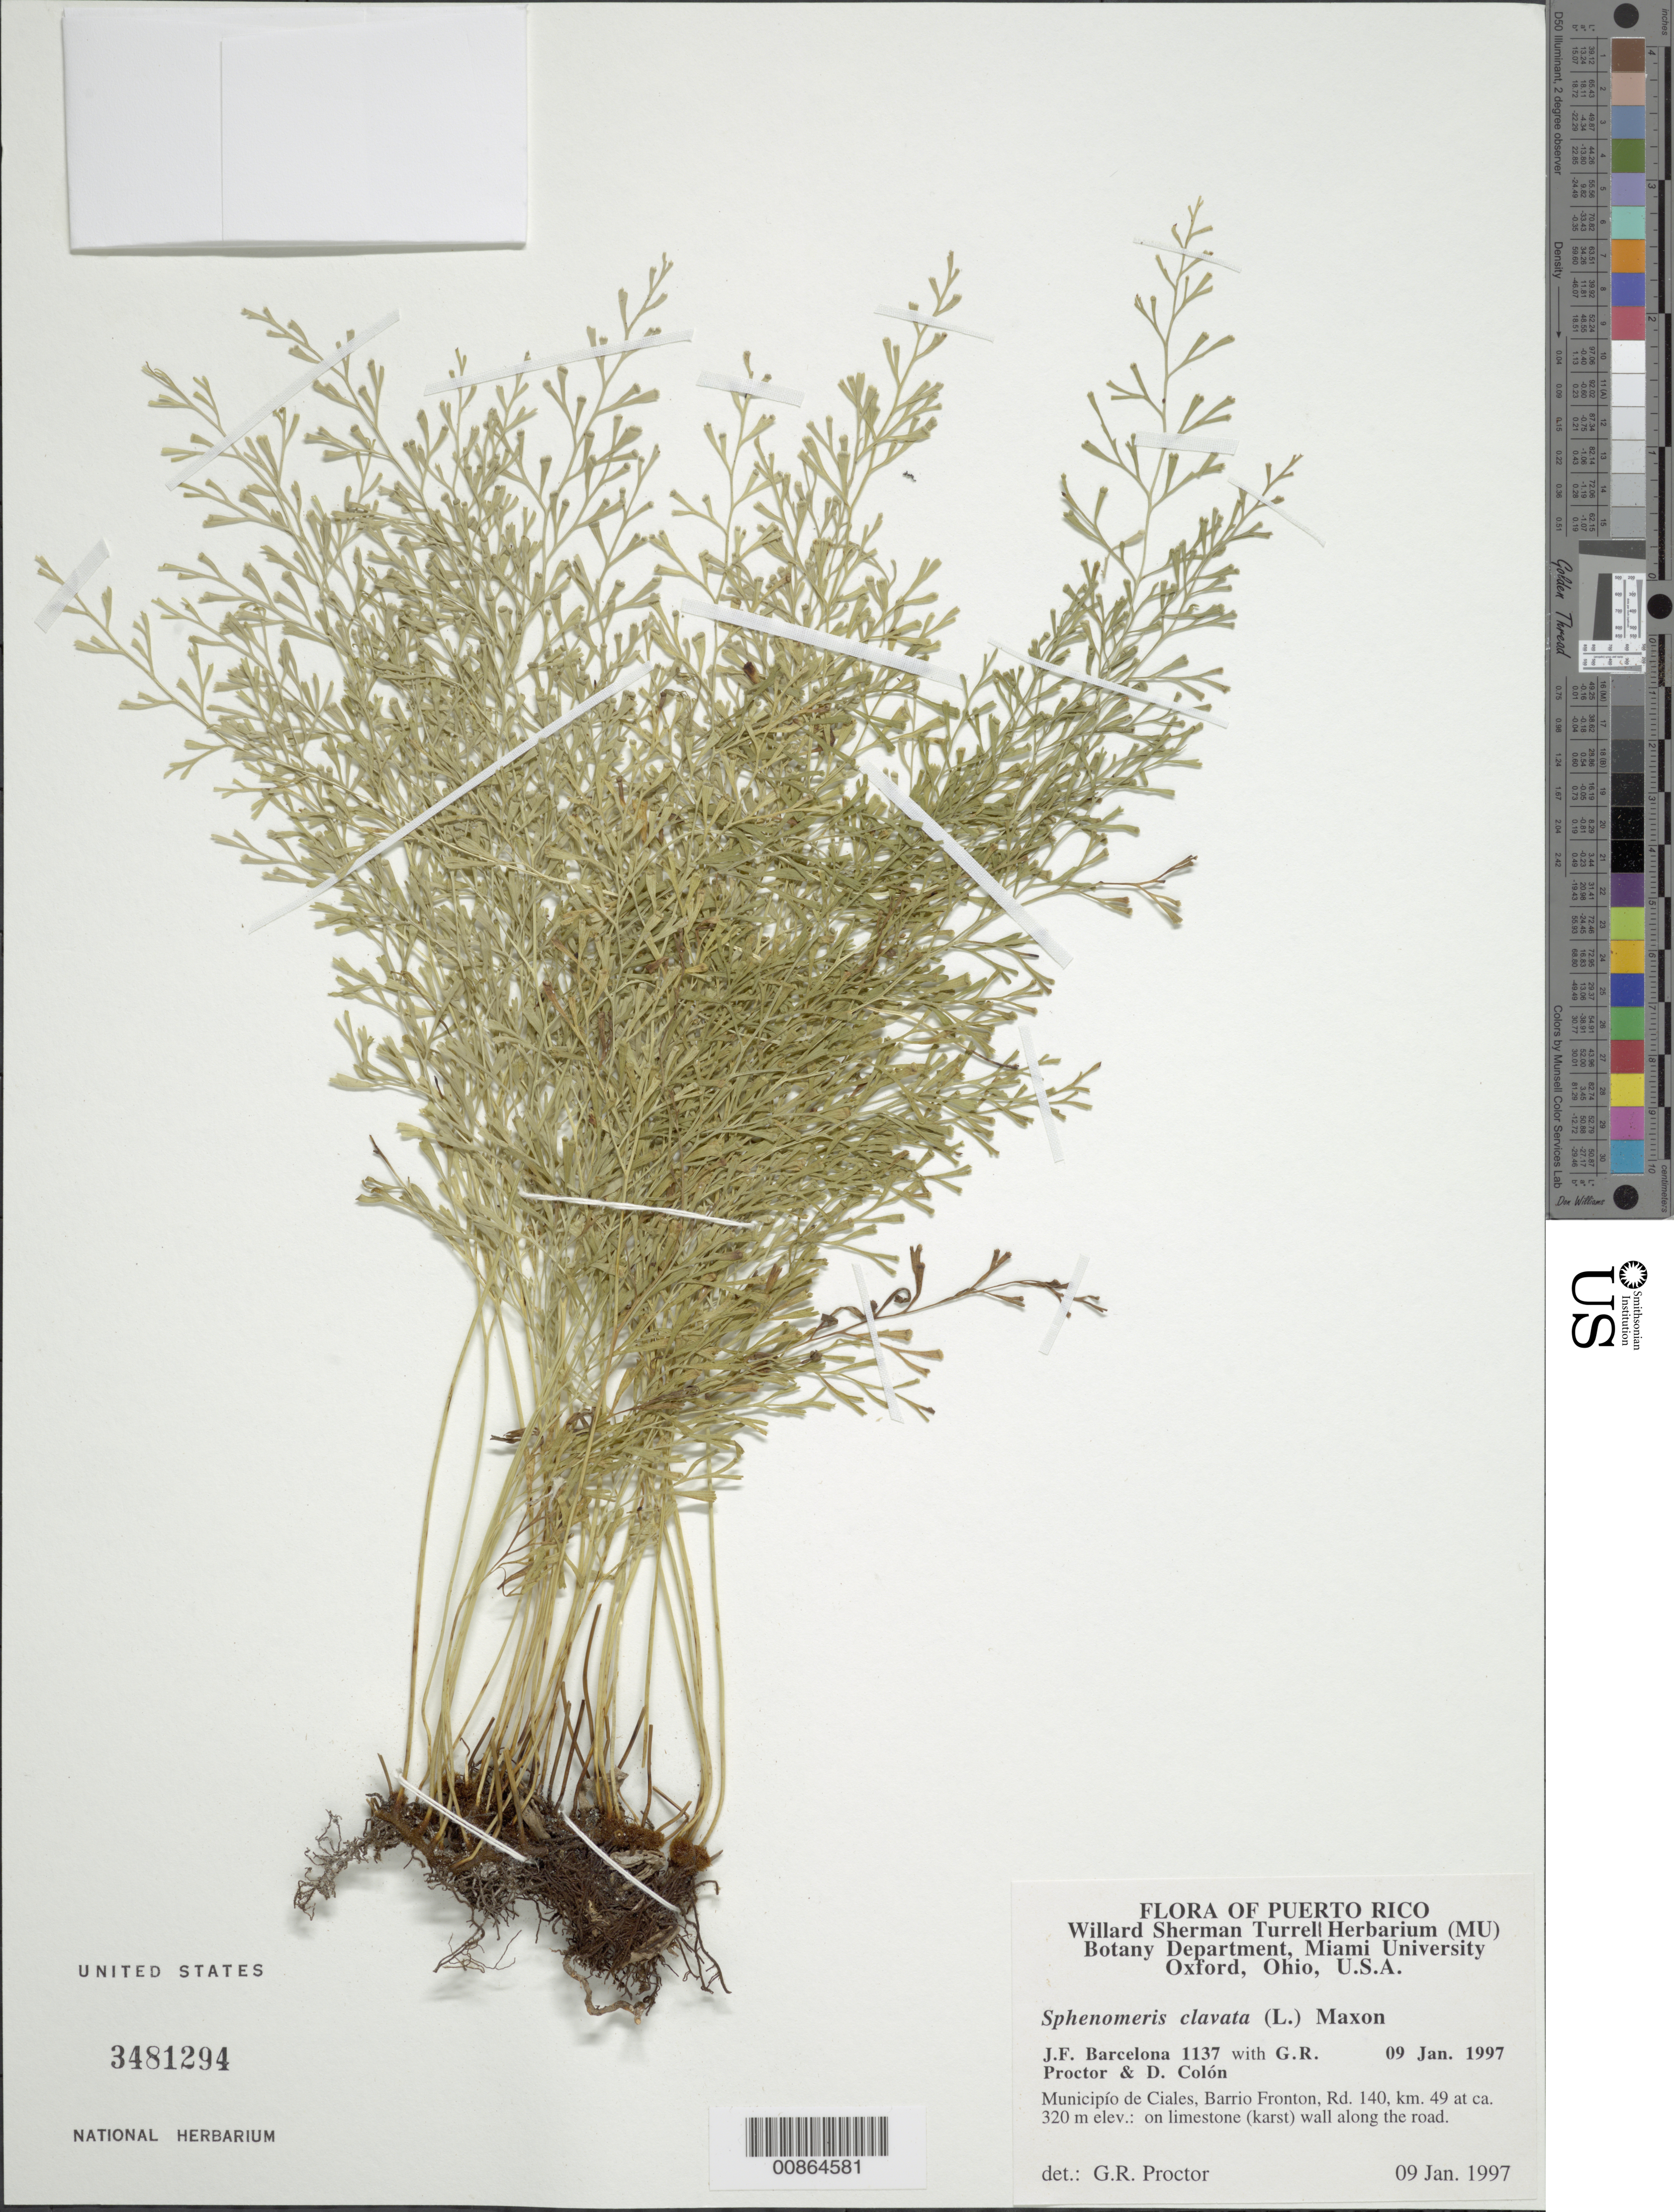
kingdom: Plantae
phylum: Tracheophyta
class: Polypodiopsida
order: Polypodiales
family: Lindsaeaceae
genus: Sphenomeris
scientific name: Sphenomeris clavata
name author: (L.) Maxon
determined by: Proctor, G. R.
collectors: J. F. Barcelona, G. R. Proctor & D. Colón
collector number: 1137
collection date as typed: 09 Jan 1997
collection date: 1997-01-09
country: Puerto Rico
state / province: Ciales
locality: Barrio Fronton, Rd. 140, km. 49.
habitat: On limestone (karst) wall along the road.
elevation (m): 320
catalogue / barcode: US 3481294